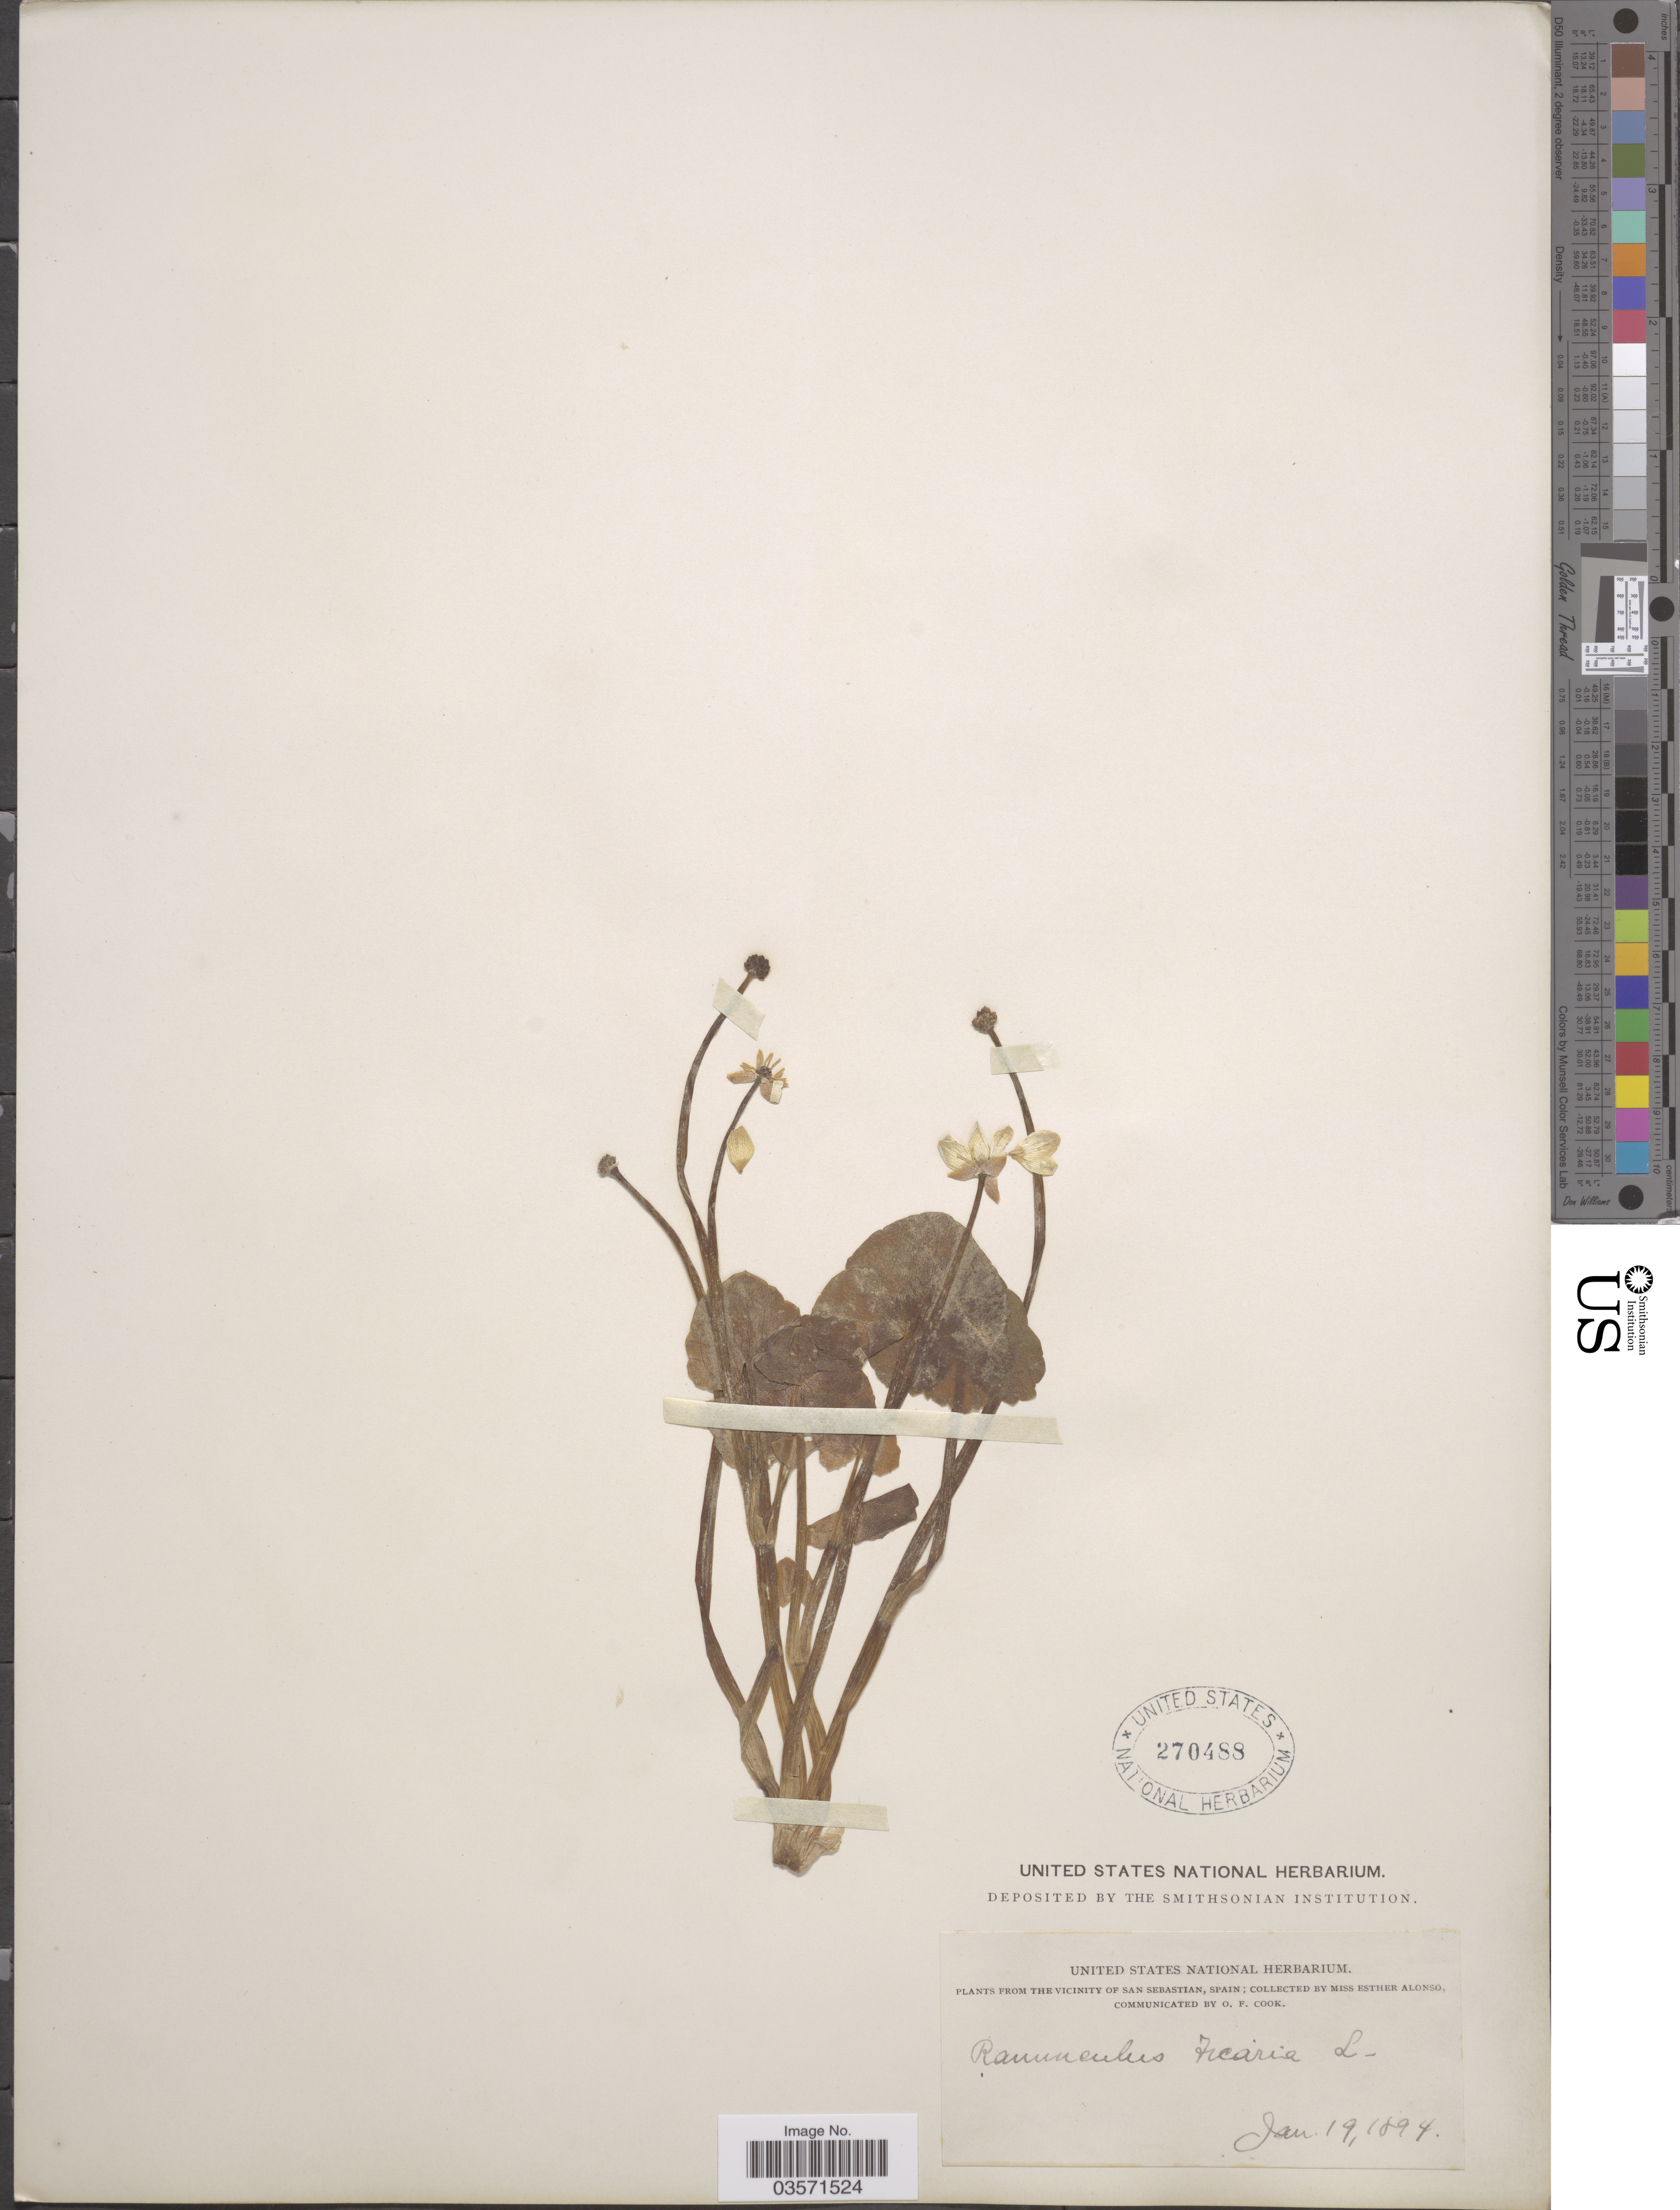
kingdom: Plantae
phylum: Tracheophyta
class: Magnoliopsida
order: Ranunculales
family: Ranunculaceae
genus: Ficaria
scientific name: Ficaria verna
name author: Huds.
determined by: Strong, M. T., (US), Smithsonian Institution - National Museum of Natural History (UNITED STATES)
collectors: E. Alonso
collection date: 1894-01-19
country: Spain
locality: From the Vicinity of San Sebastian.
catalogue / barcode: US 270488